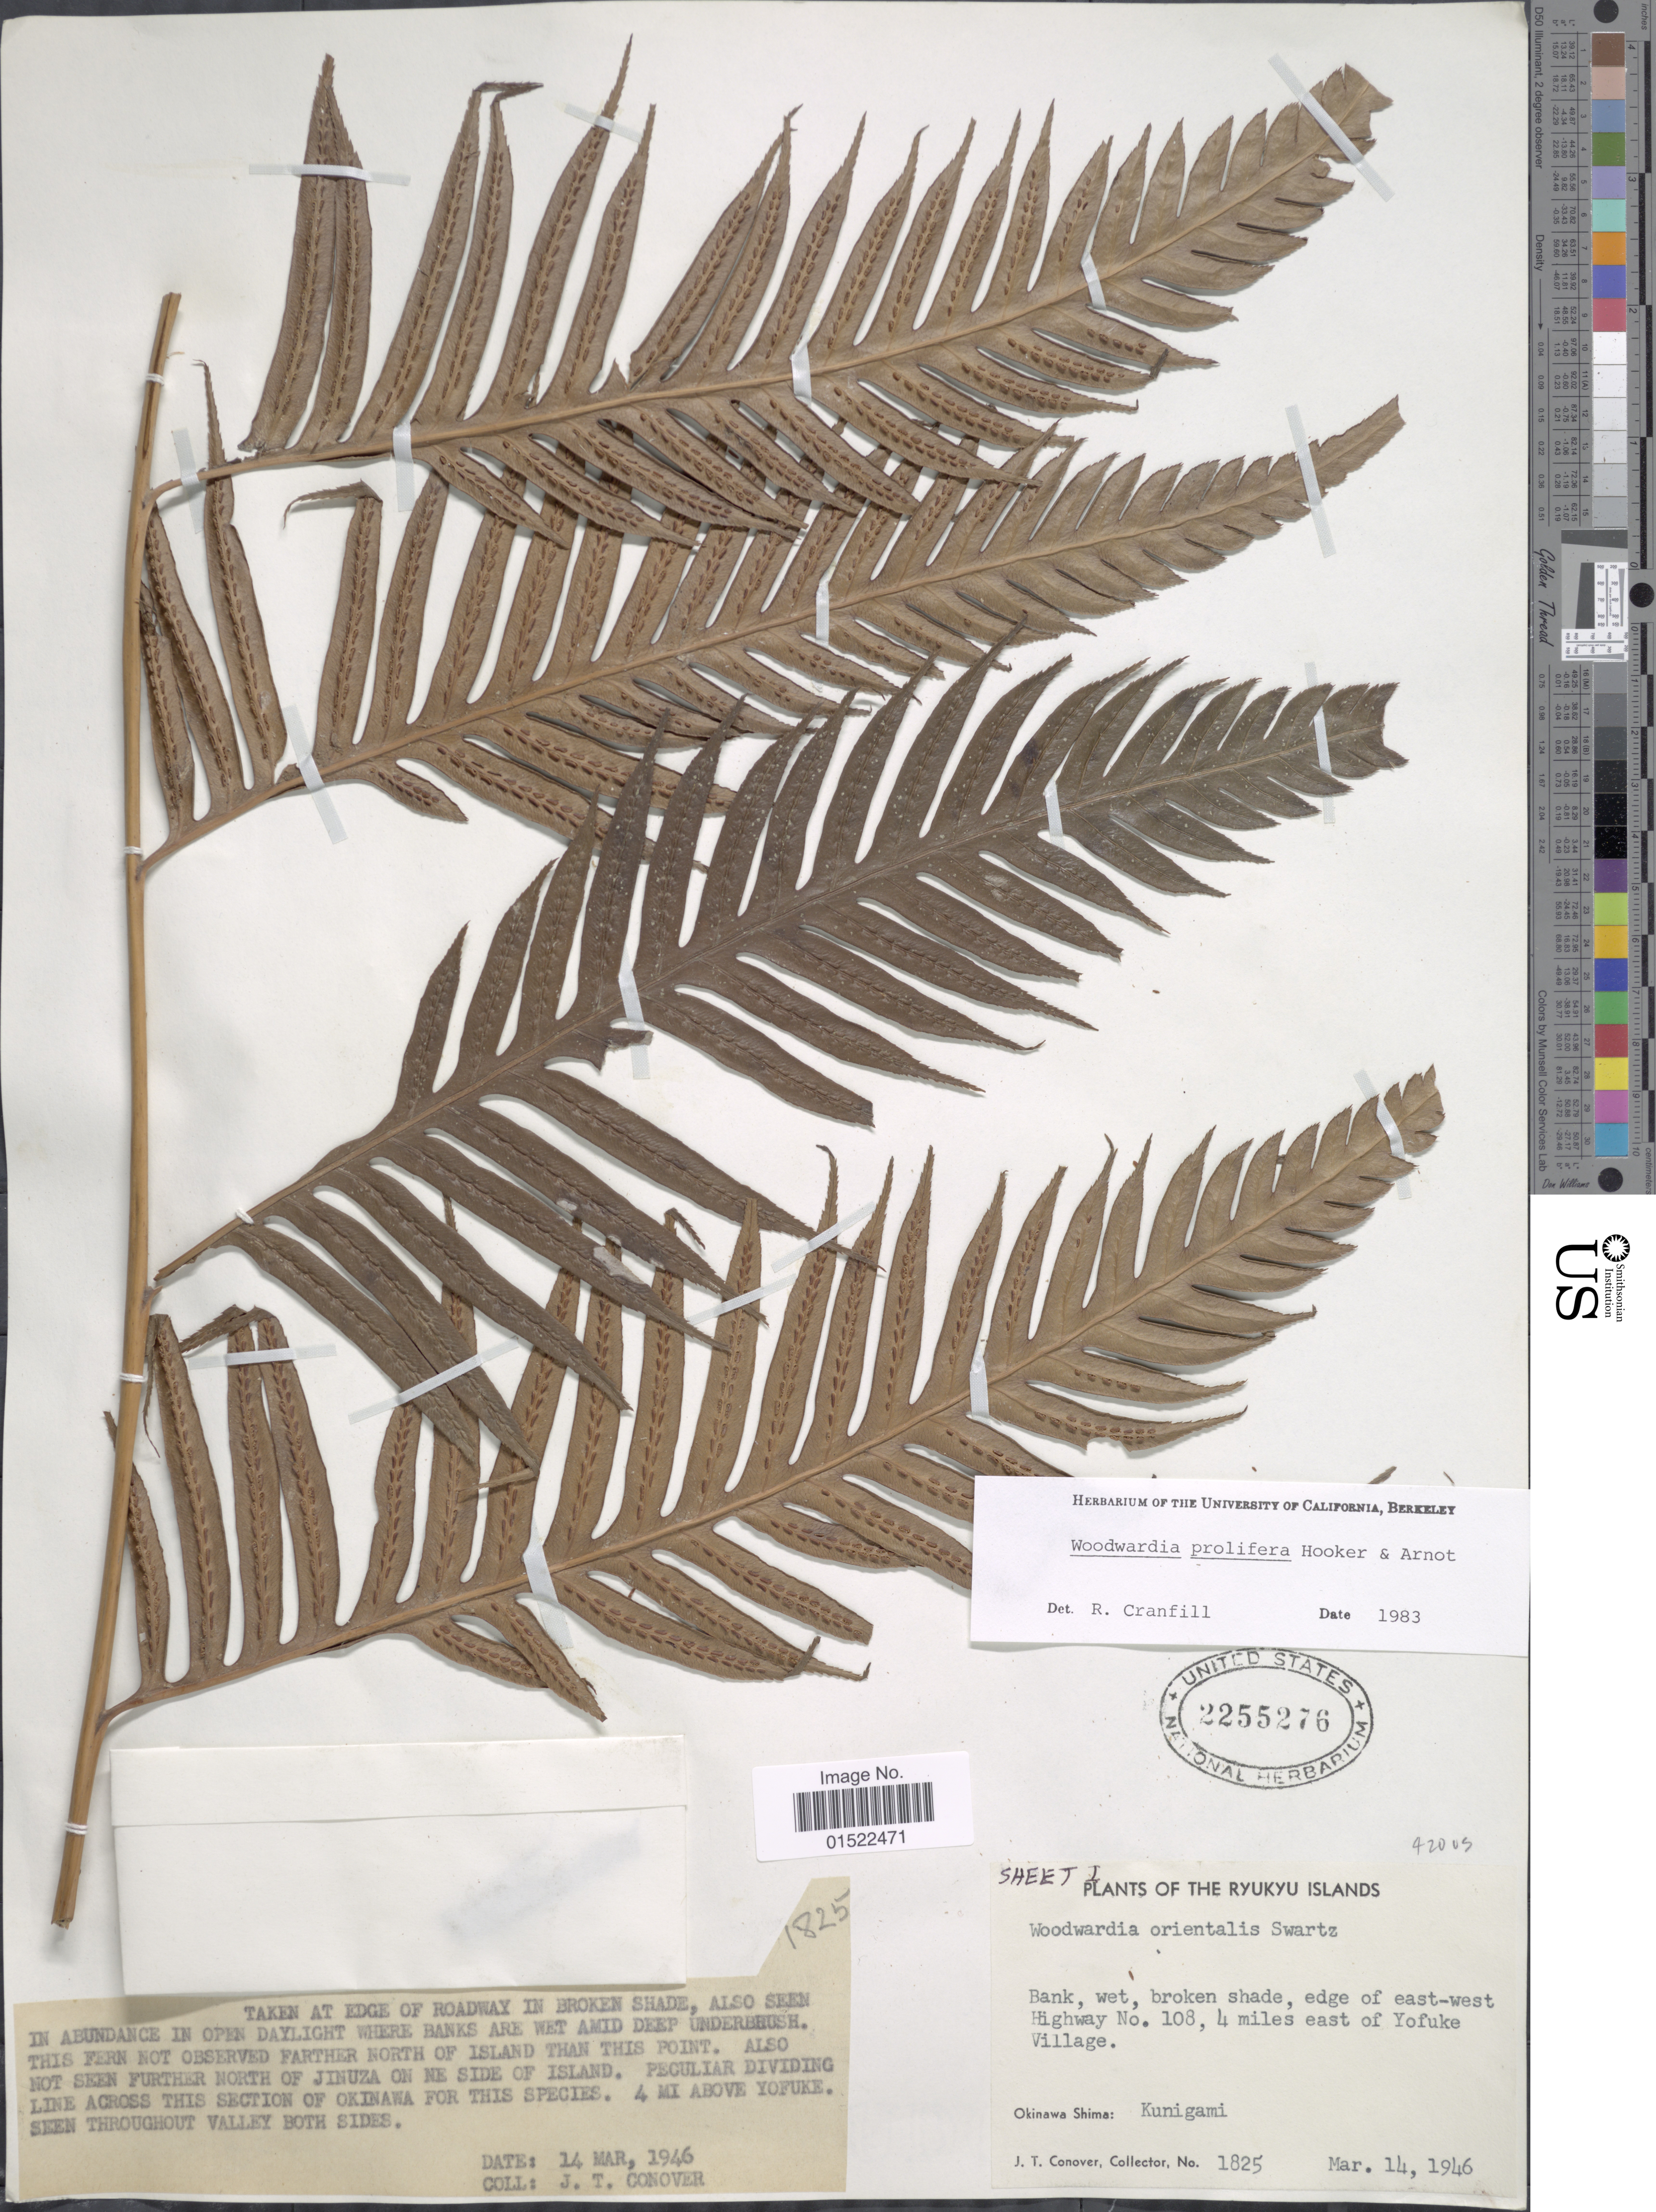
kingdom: Plantae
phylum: Tracheophyta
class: Polypodiopsida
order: Polypodiales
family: Blechnaceae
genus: Woodwardia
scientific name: Woodwardia prolifera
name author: Hook. & Arn.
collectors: J. T. Conover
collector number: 1825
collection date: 1946-03-14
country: Japan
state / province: Okinawa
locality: Okinawa Shima: Kunigami, edge of east-west Highway No. 108, 4 miles east of Yofuke Village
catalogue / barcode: US 2255276